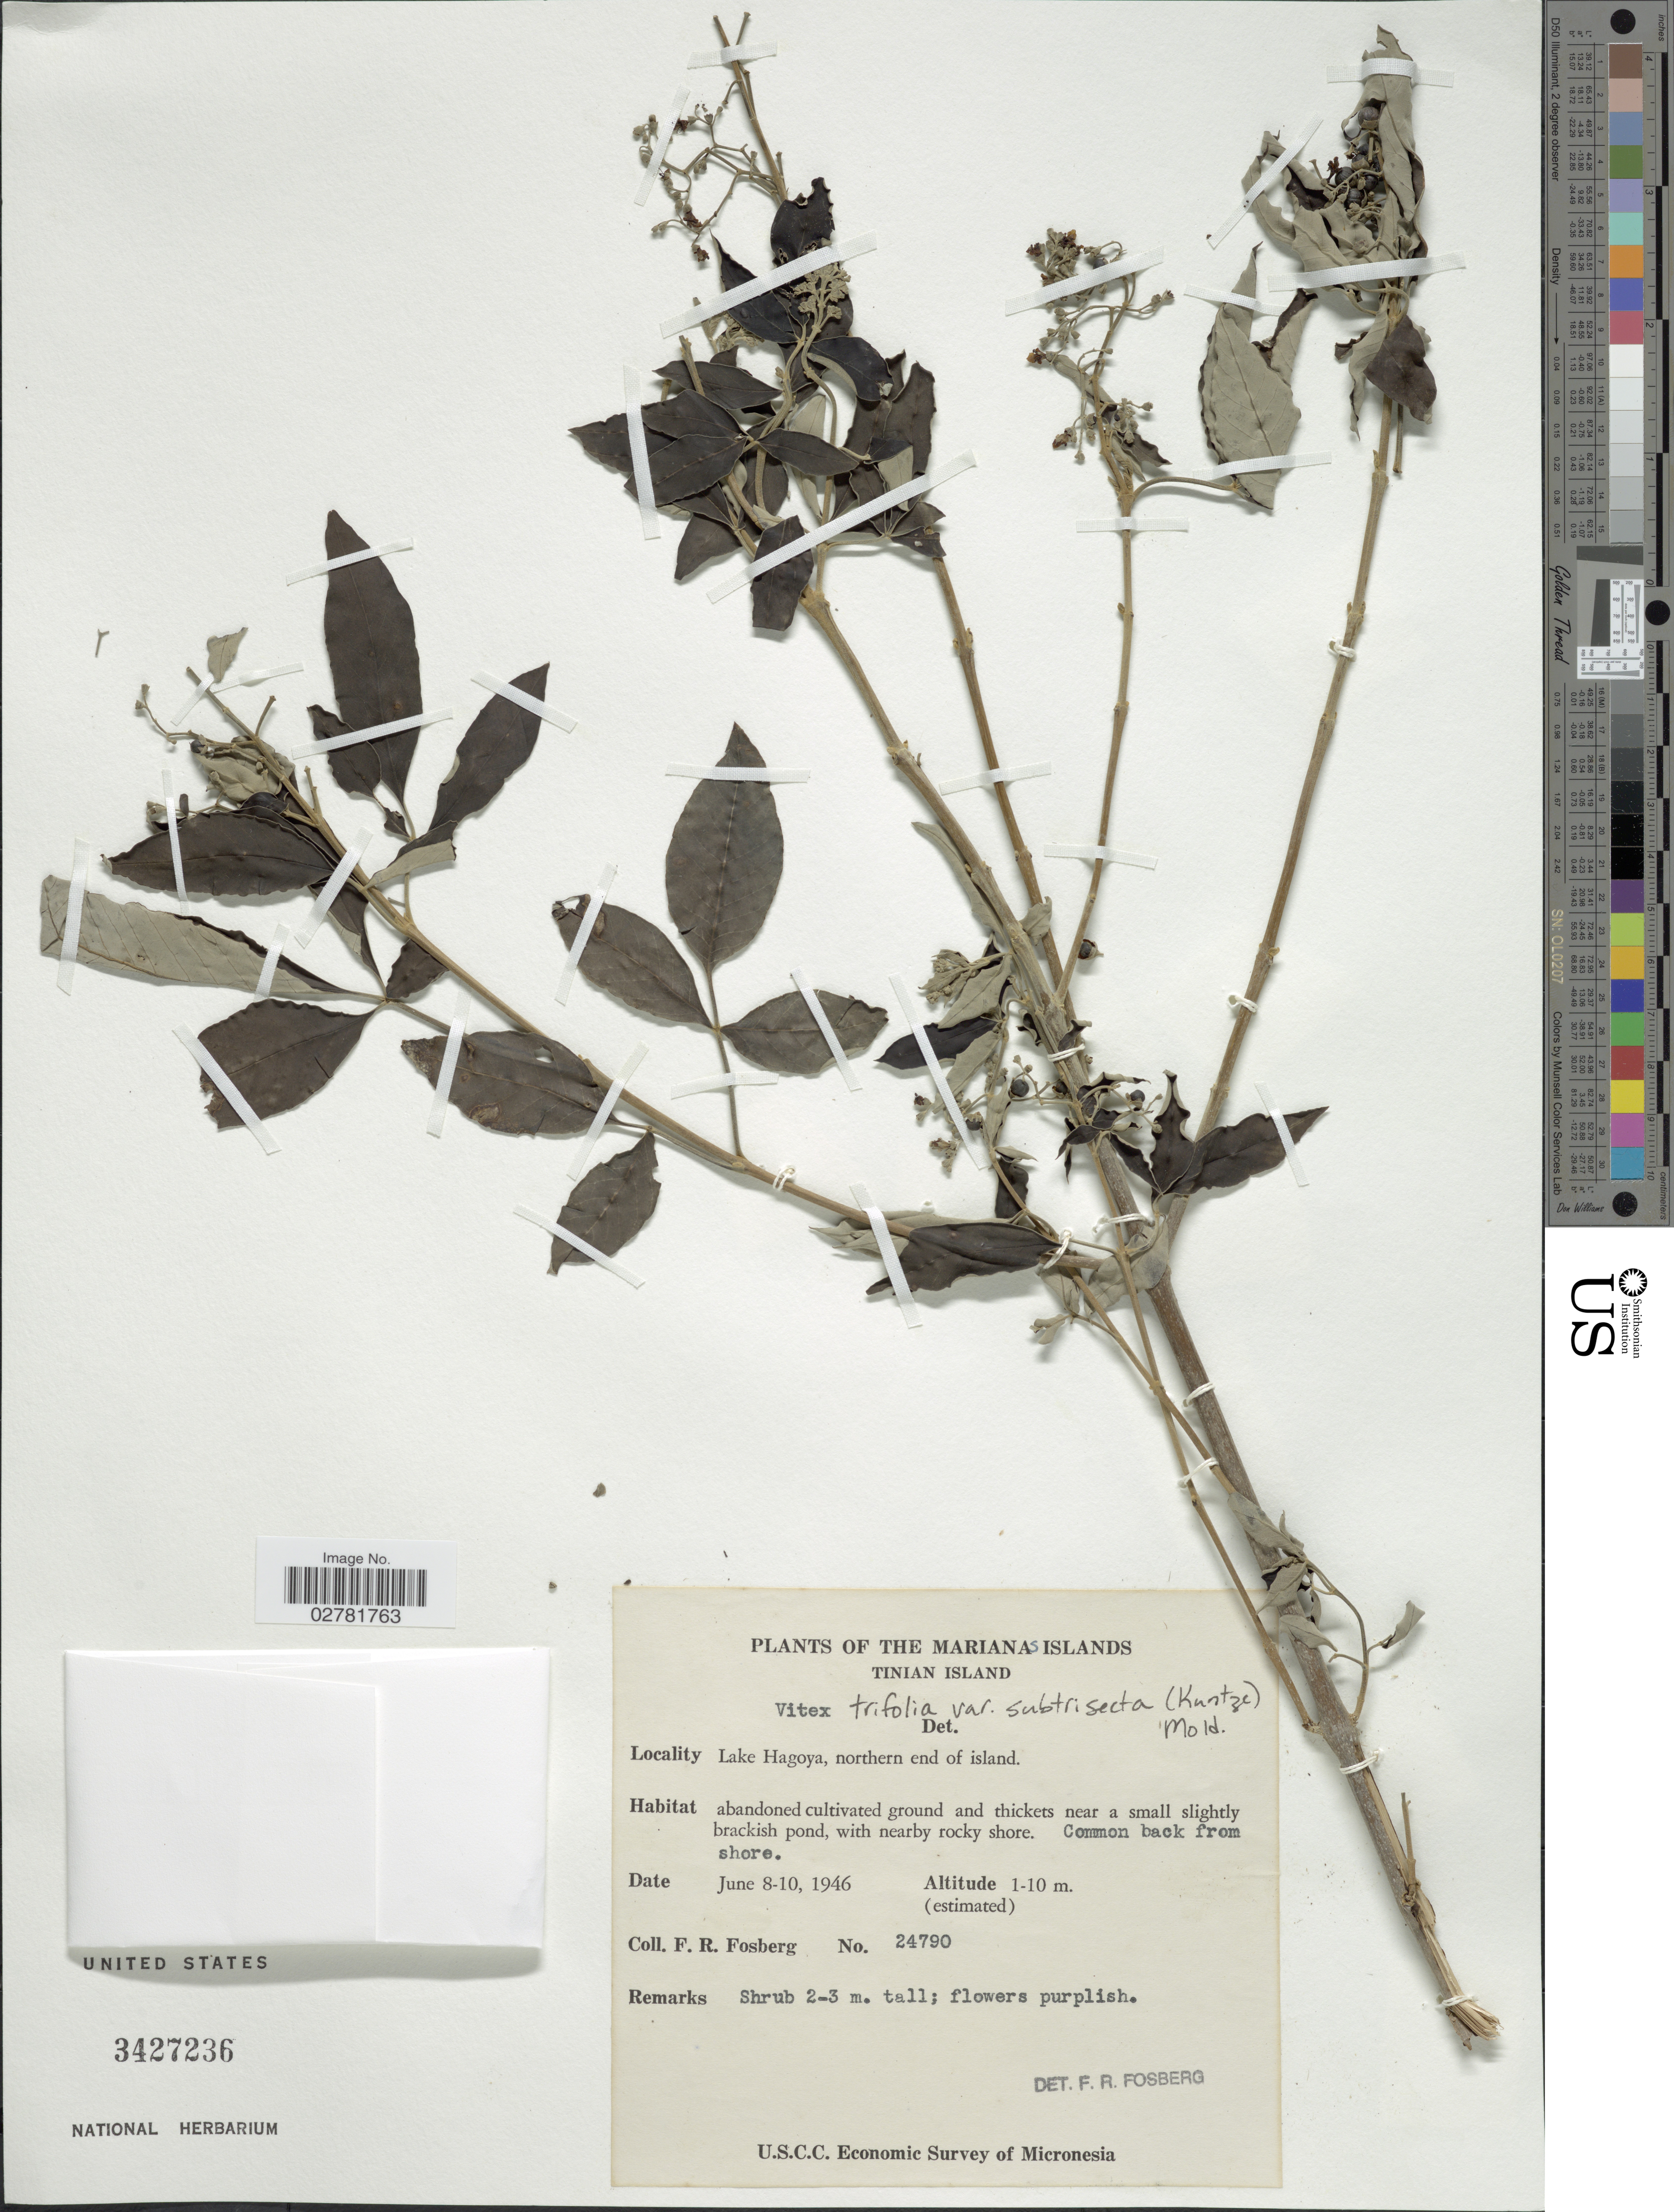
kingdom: Plantae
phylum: Tracheophyta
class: Magnoliopsida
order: Lamiales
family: Lamiaceae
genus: Vitex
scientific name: Vitex trifolia var. trifolia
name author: L.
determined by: Wagner, W. L., (BOT), Smithsonian Institution - National Museum of Natural History (UNITED STATES)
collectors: F. R. Fosberg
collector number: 24790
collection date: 1946-06-08/1946-06-10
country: Northern Mariana Islands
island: Tinian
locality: Tinian Island. Lake Hagoya, northern end of island.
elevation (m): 1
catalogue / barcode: US 3427236